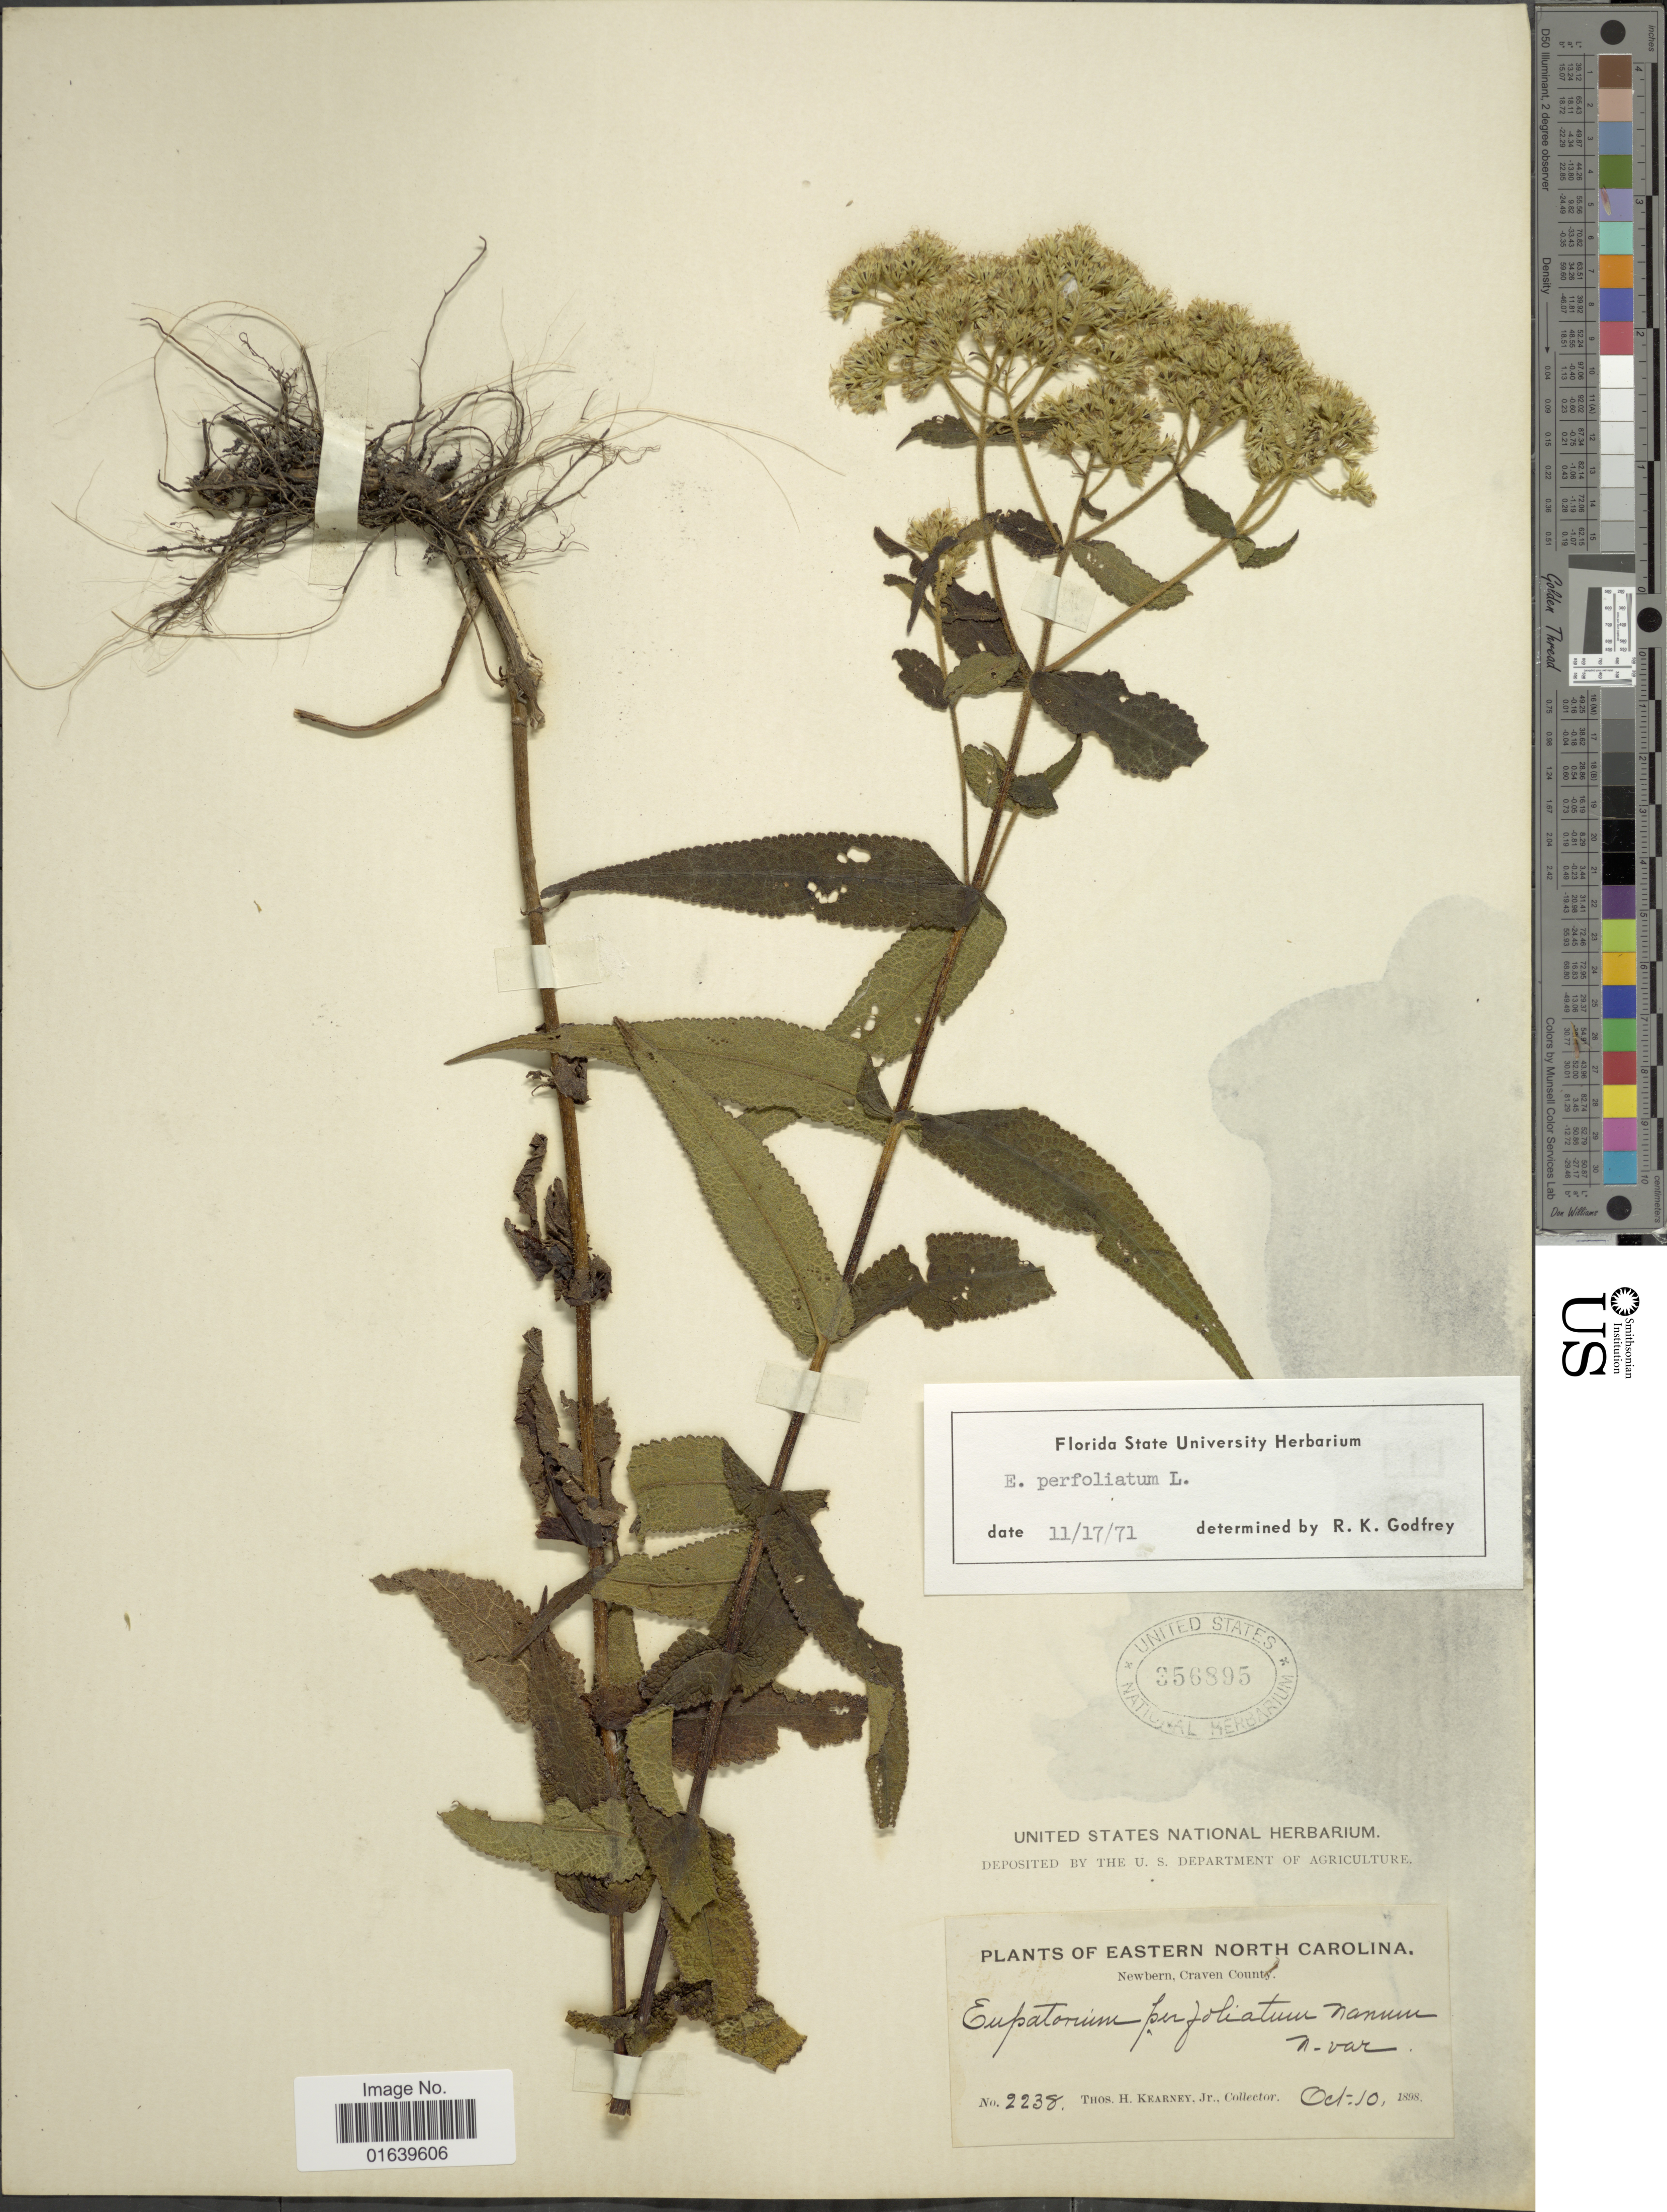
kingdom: Plantae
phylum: Tracheophyta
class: Magnoliopsida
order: Asterales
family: Asteraceae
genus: Eupatorium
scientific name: Eupatorium perfoliatum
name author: L.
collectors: T. H. Kearney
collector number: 2238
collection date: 1898-10-10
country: United States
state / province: North Carolina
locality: Newbern, Craven County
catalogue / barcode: US 356895